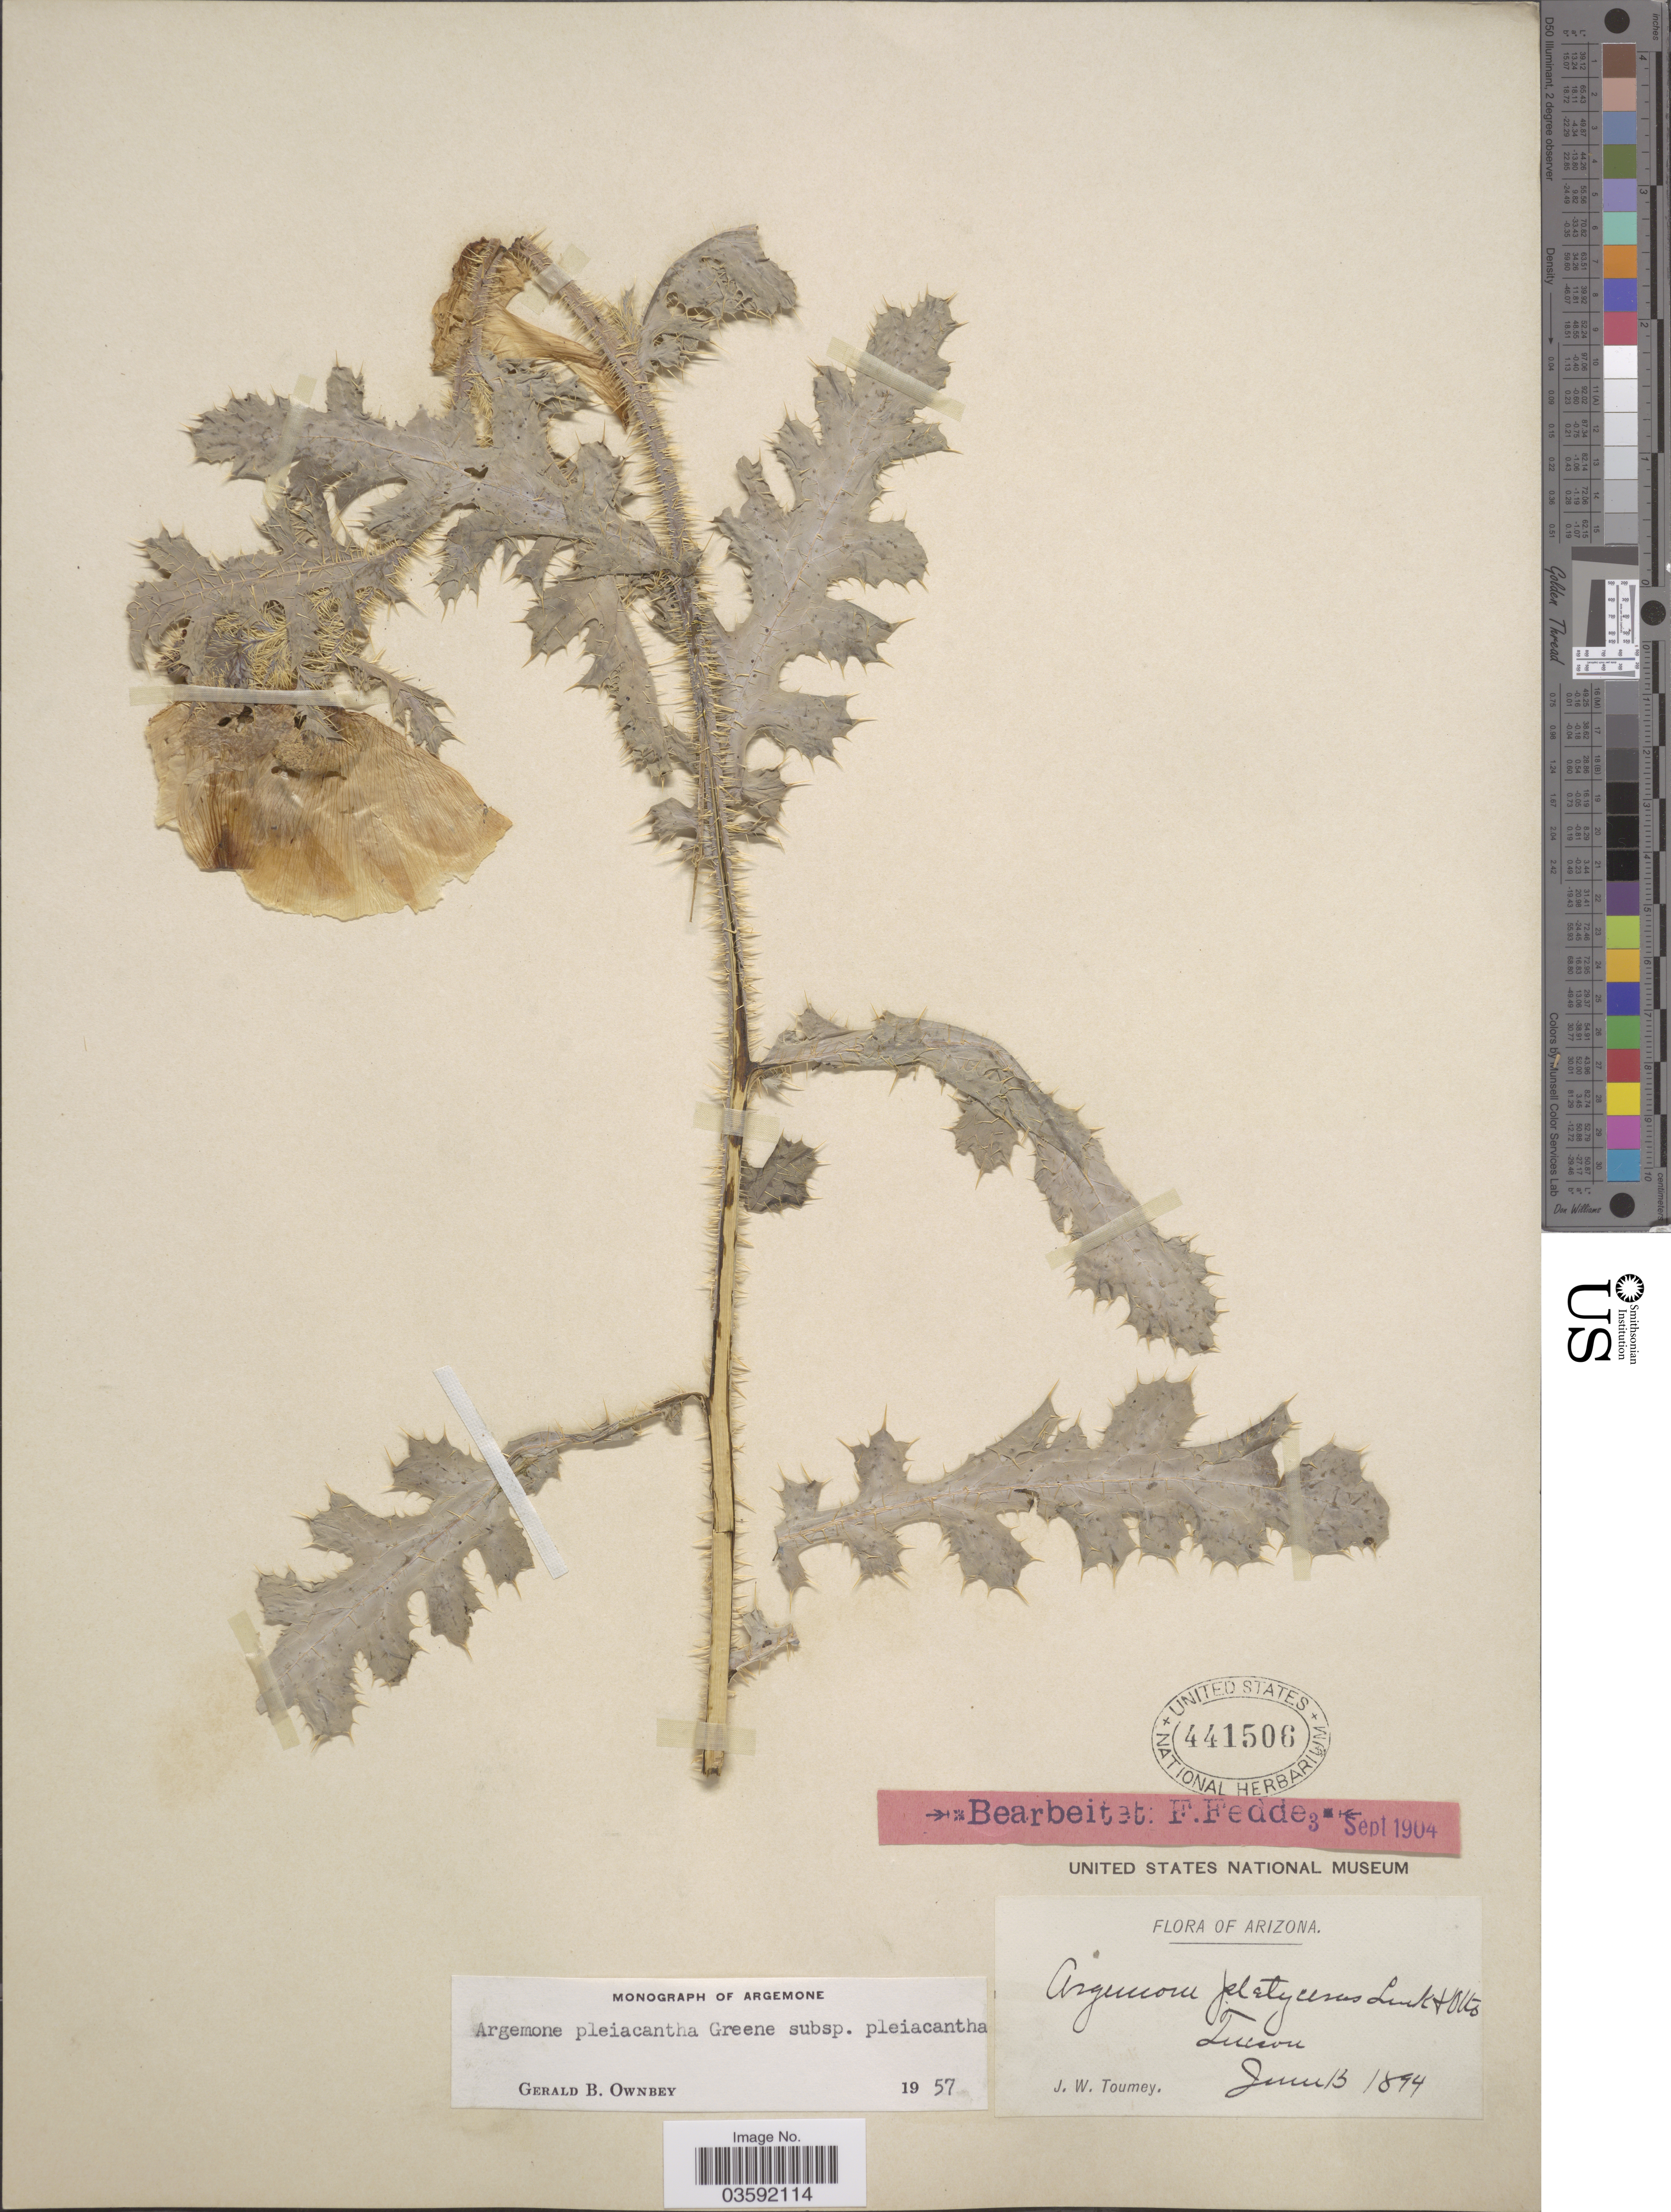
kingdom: Plantae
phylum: Tracheophyta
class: Magnoliopsida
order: Ranunculales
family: Papaveraceae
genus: Argemone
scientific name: Argemone pleiacantha subsp. pleiacantha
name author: Greene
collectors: J. W. Toumey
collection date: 1894-06-13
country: United States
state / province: Arizona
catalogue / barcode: US 441506